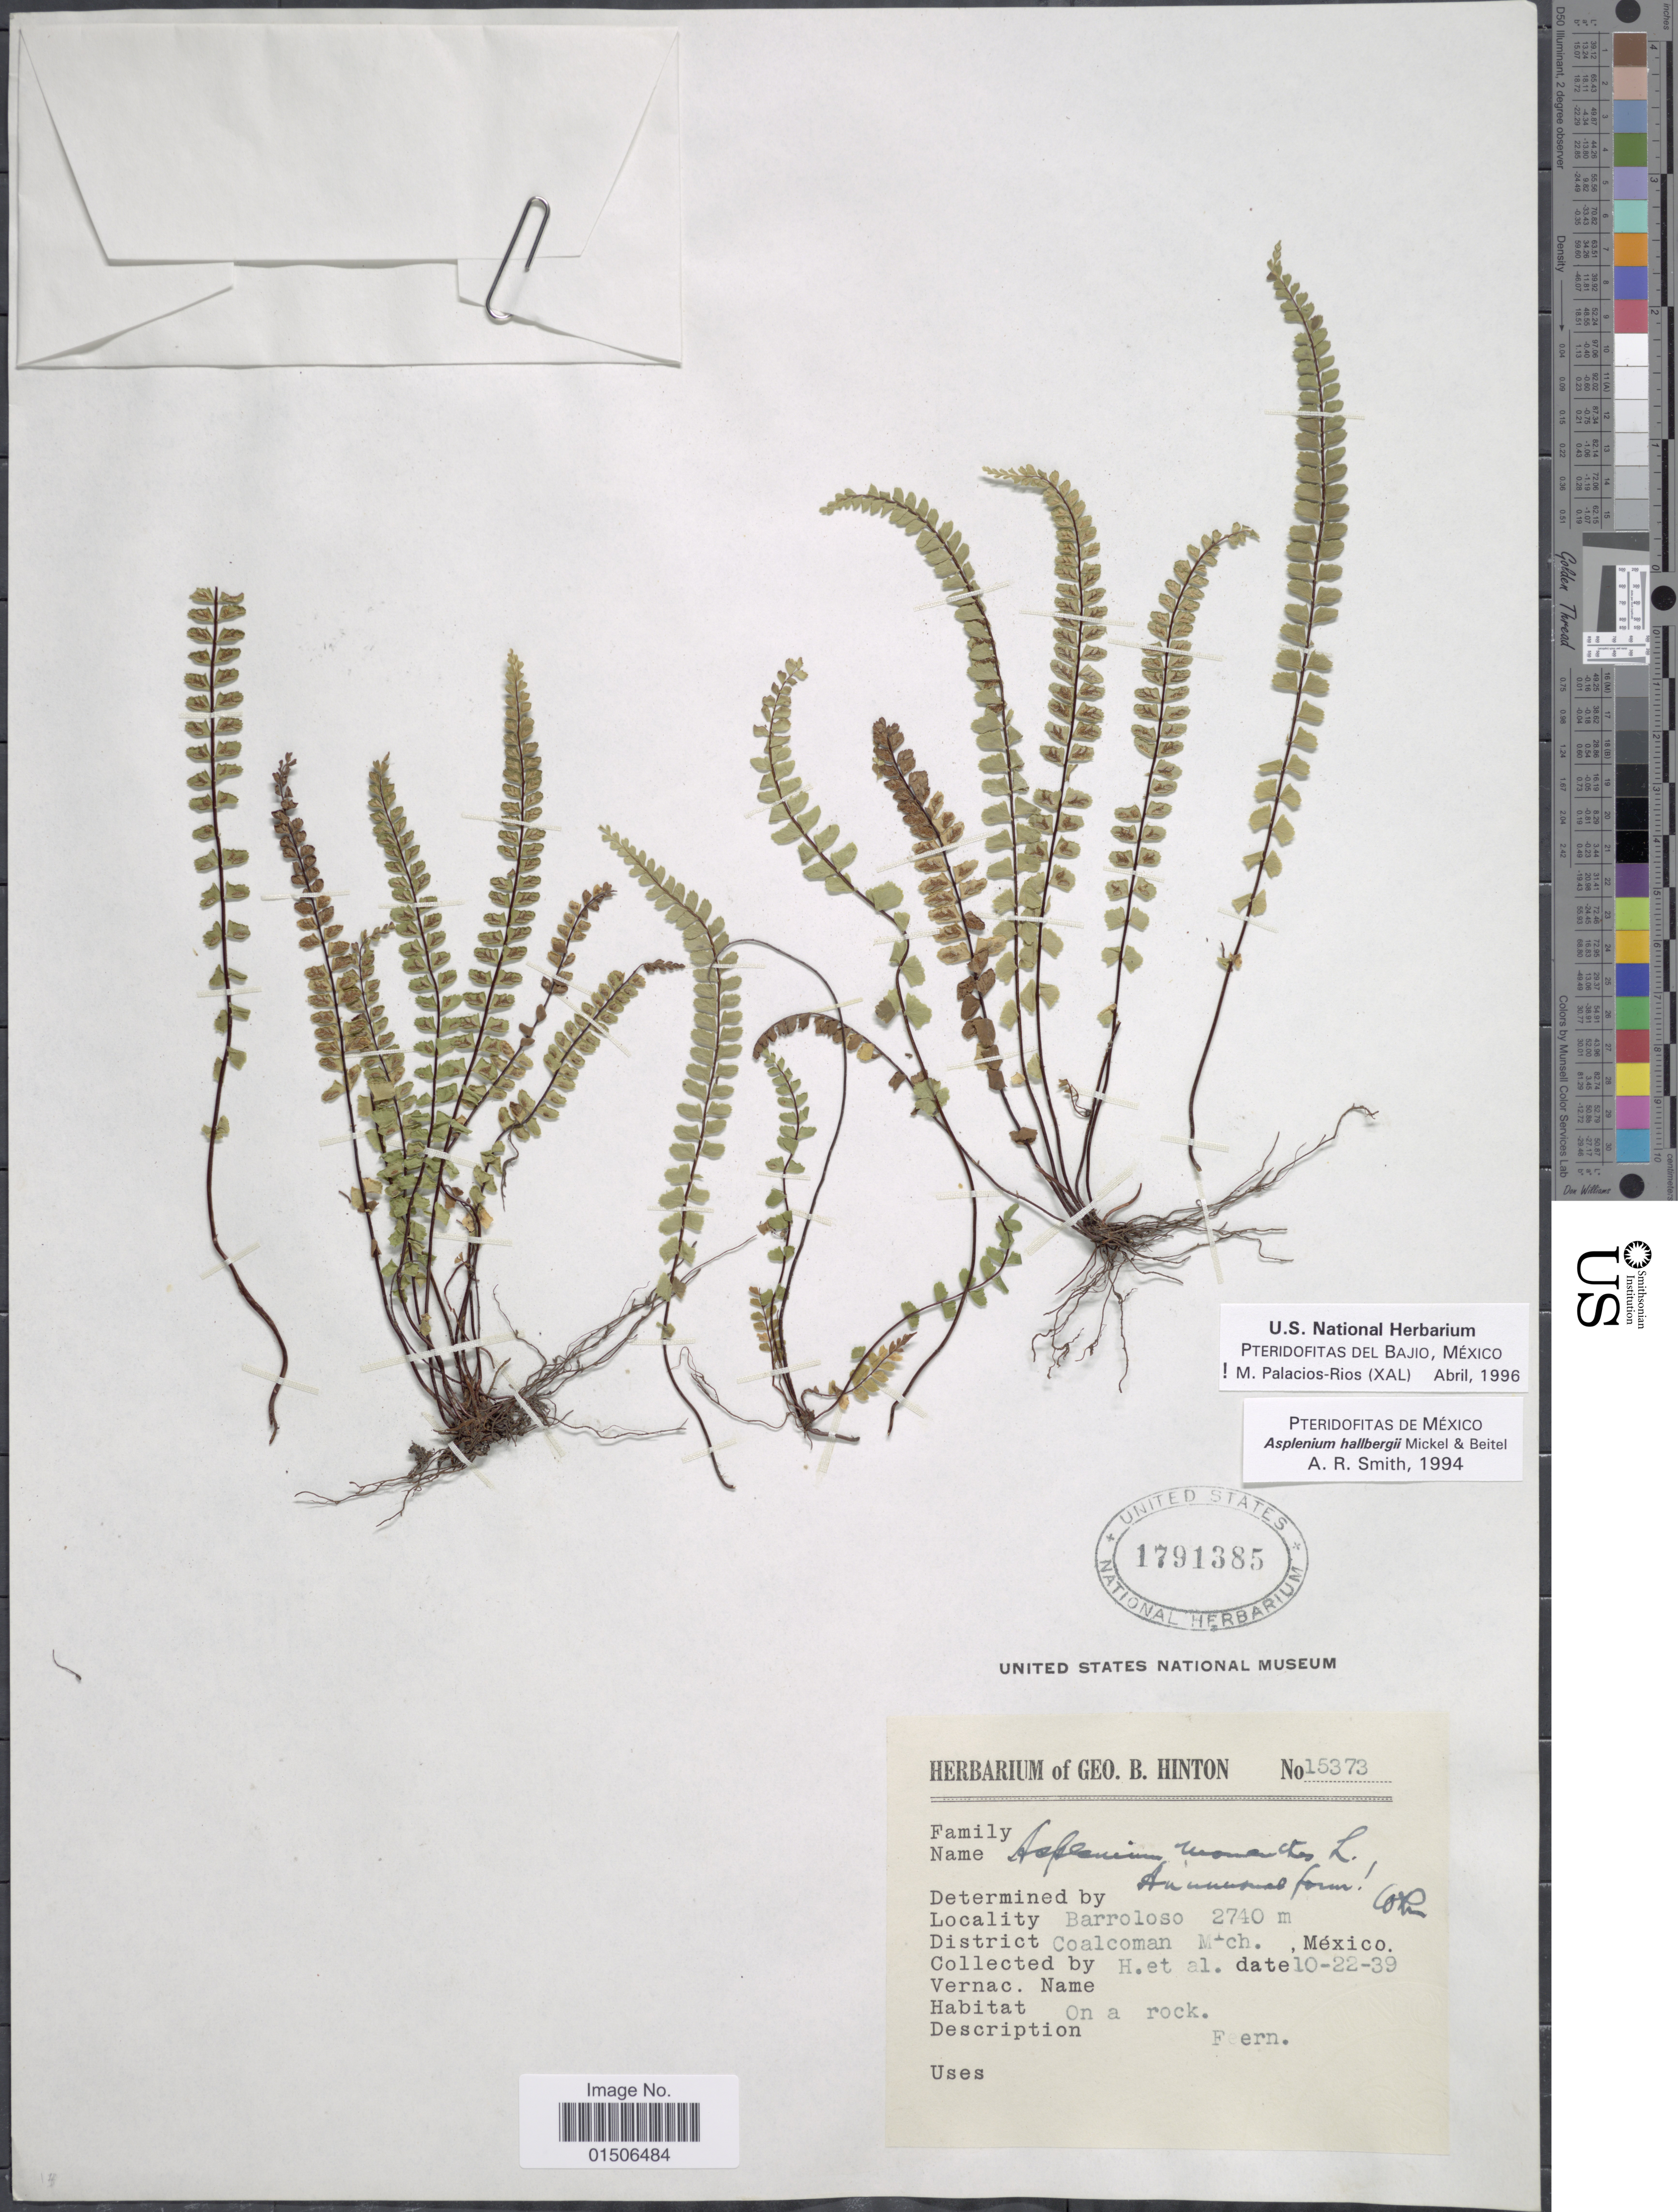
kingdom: Plantae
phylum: Tracheophyta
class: Polypodiopsida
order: Polypodiales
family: Aspleniaceae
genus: Asplenium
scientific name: Asplenium hallbergii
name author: Mickel & Beitel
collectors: G. B. Hinton & et al.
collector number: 15373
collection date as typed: Transcribed d/m/y: 22/10/39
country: Mexico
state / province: Michoacán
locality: Barroloso, District Coalcoman, Mich.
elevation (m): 2740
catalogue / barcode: US 1791385